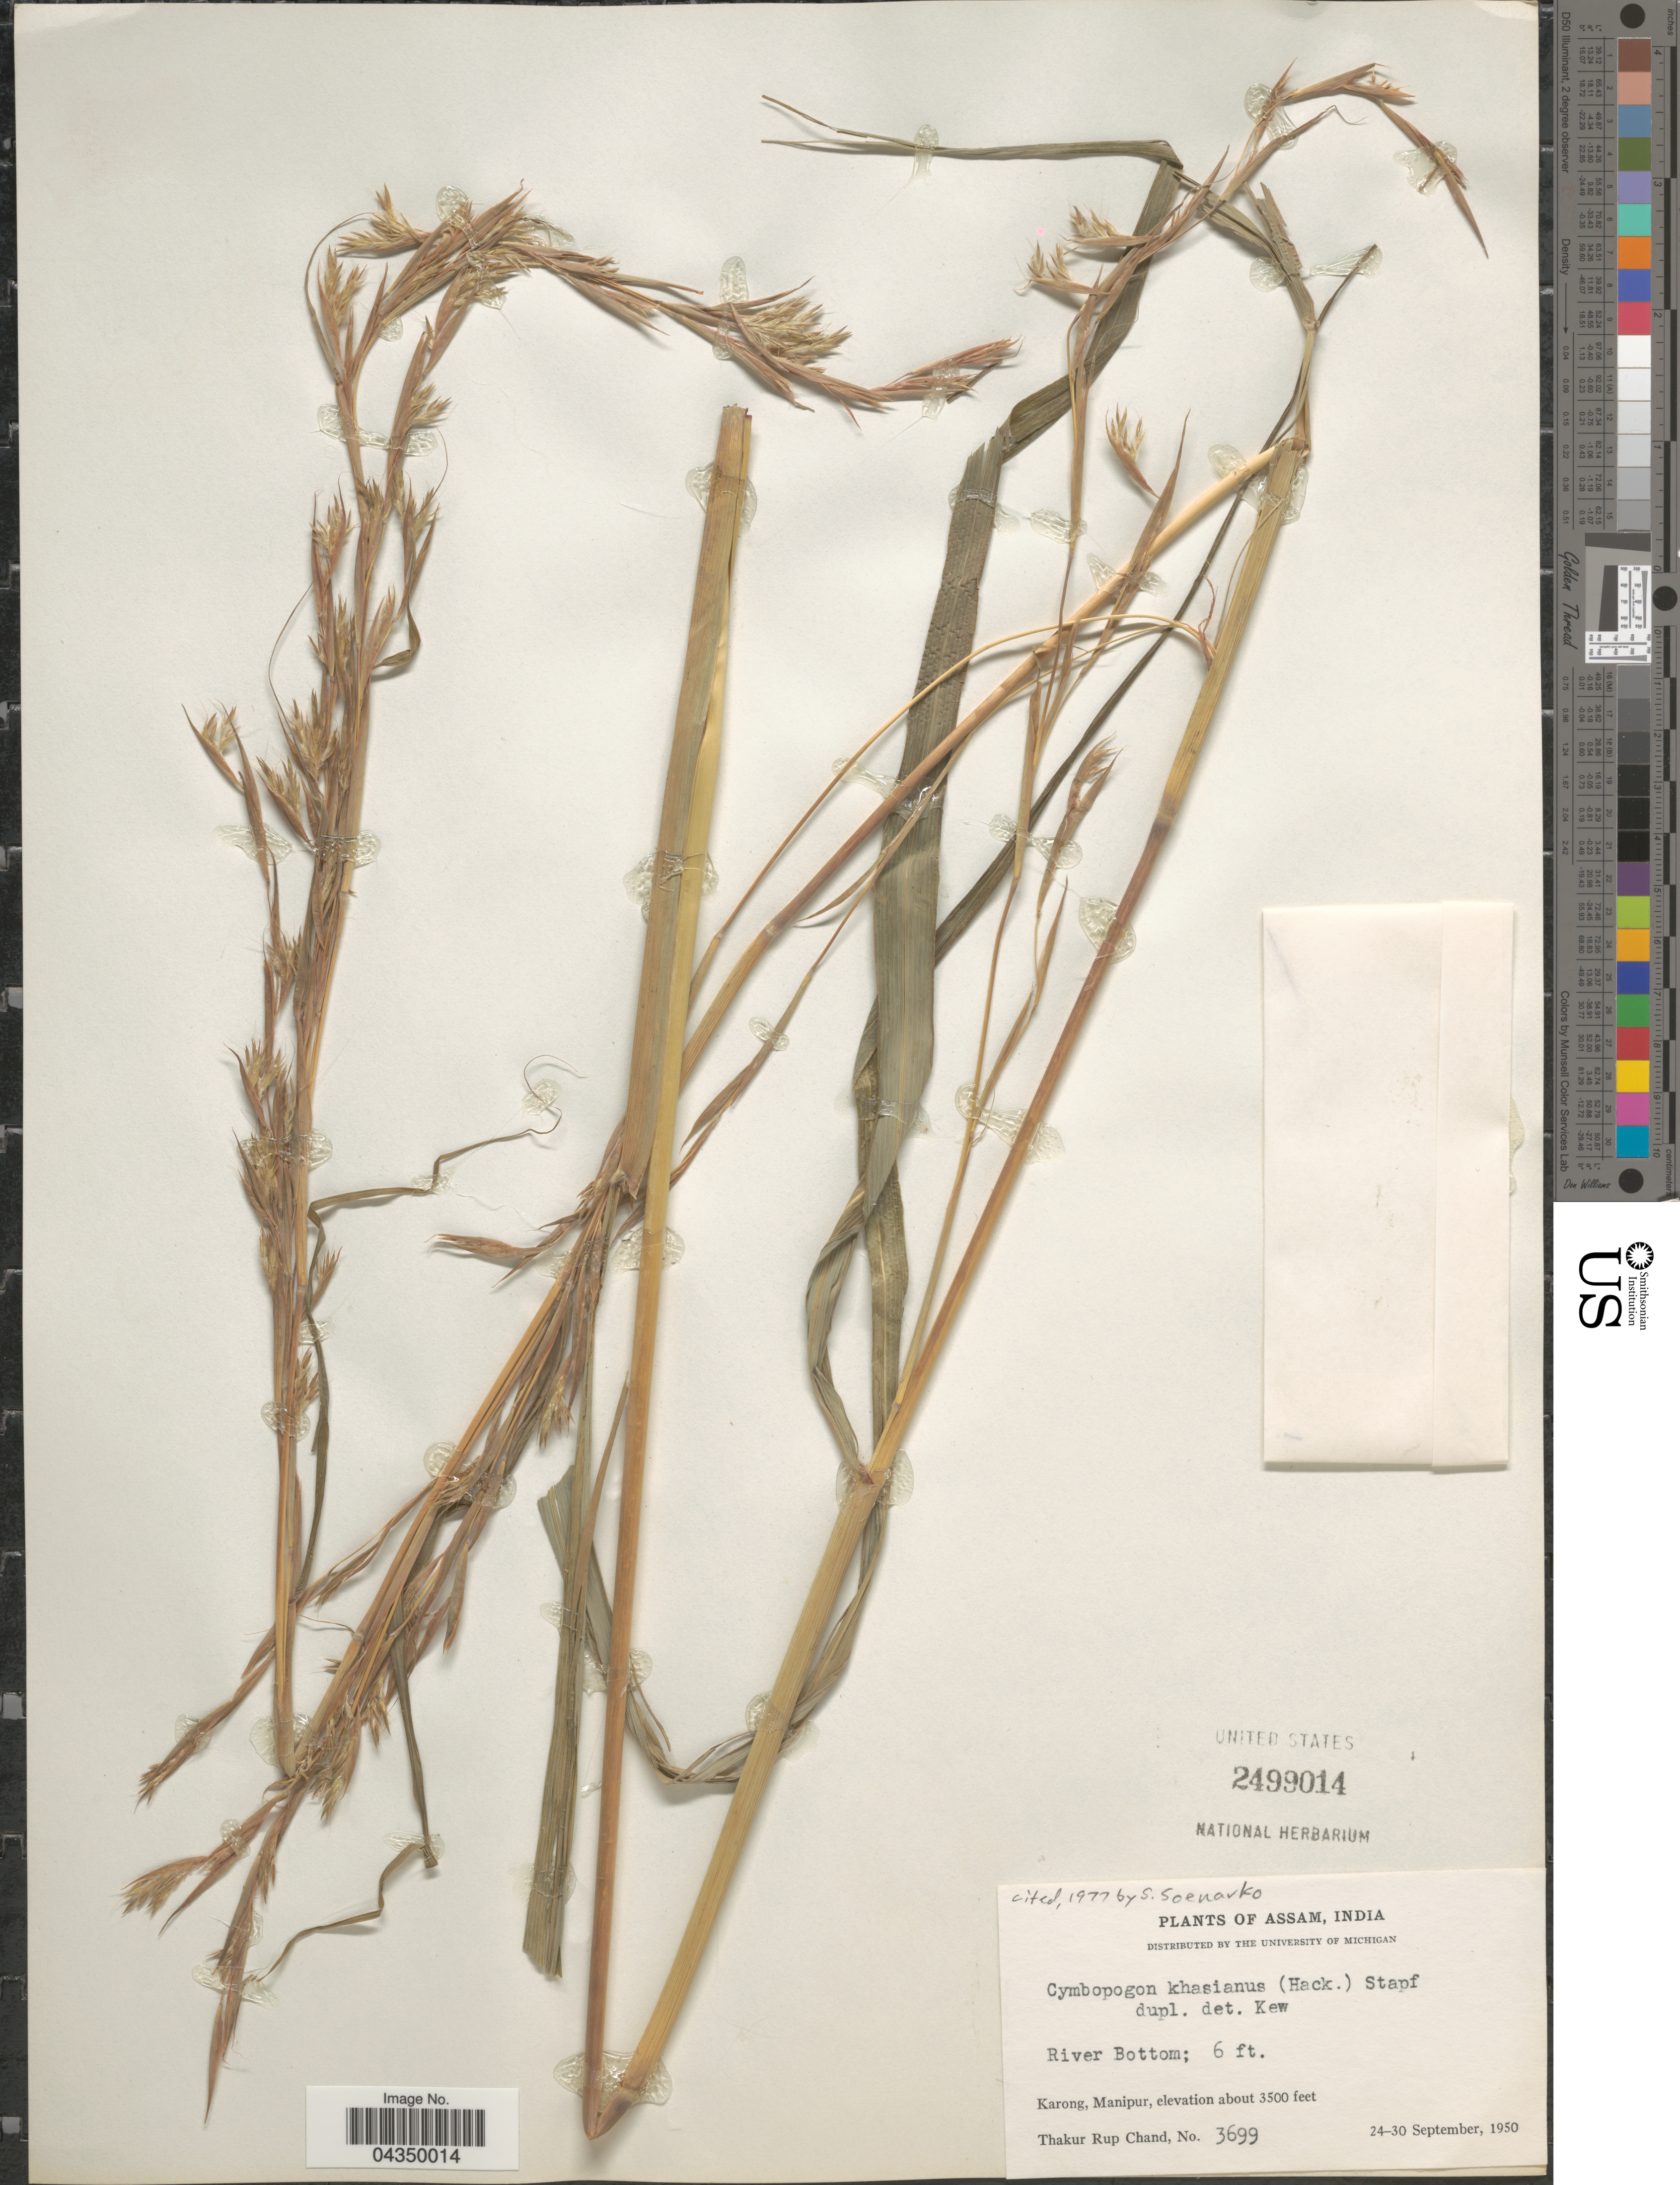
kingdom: Plantae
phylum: Tracheophyta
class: Liliopsida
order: Poales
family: Poaceae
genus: Cymbopogon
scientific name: Cymbopogon khasianus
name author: (Hack.) Stapf ex Bor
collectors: T. R. Chand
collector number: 3699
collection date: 1950-09-24/1950-09-30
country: India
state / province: Manipur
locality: River Bottom. Karong, Manipur.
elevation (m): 1067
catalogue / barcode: US 2499014